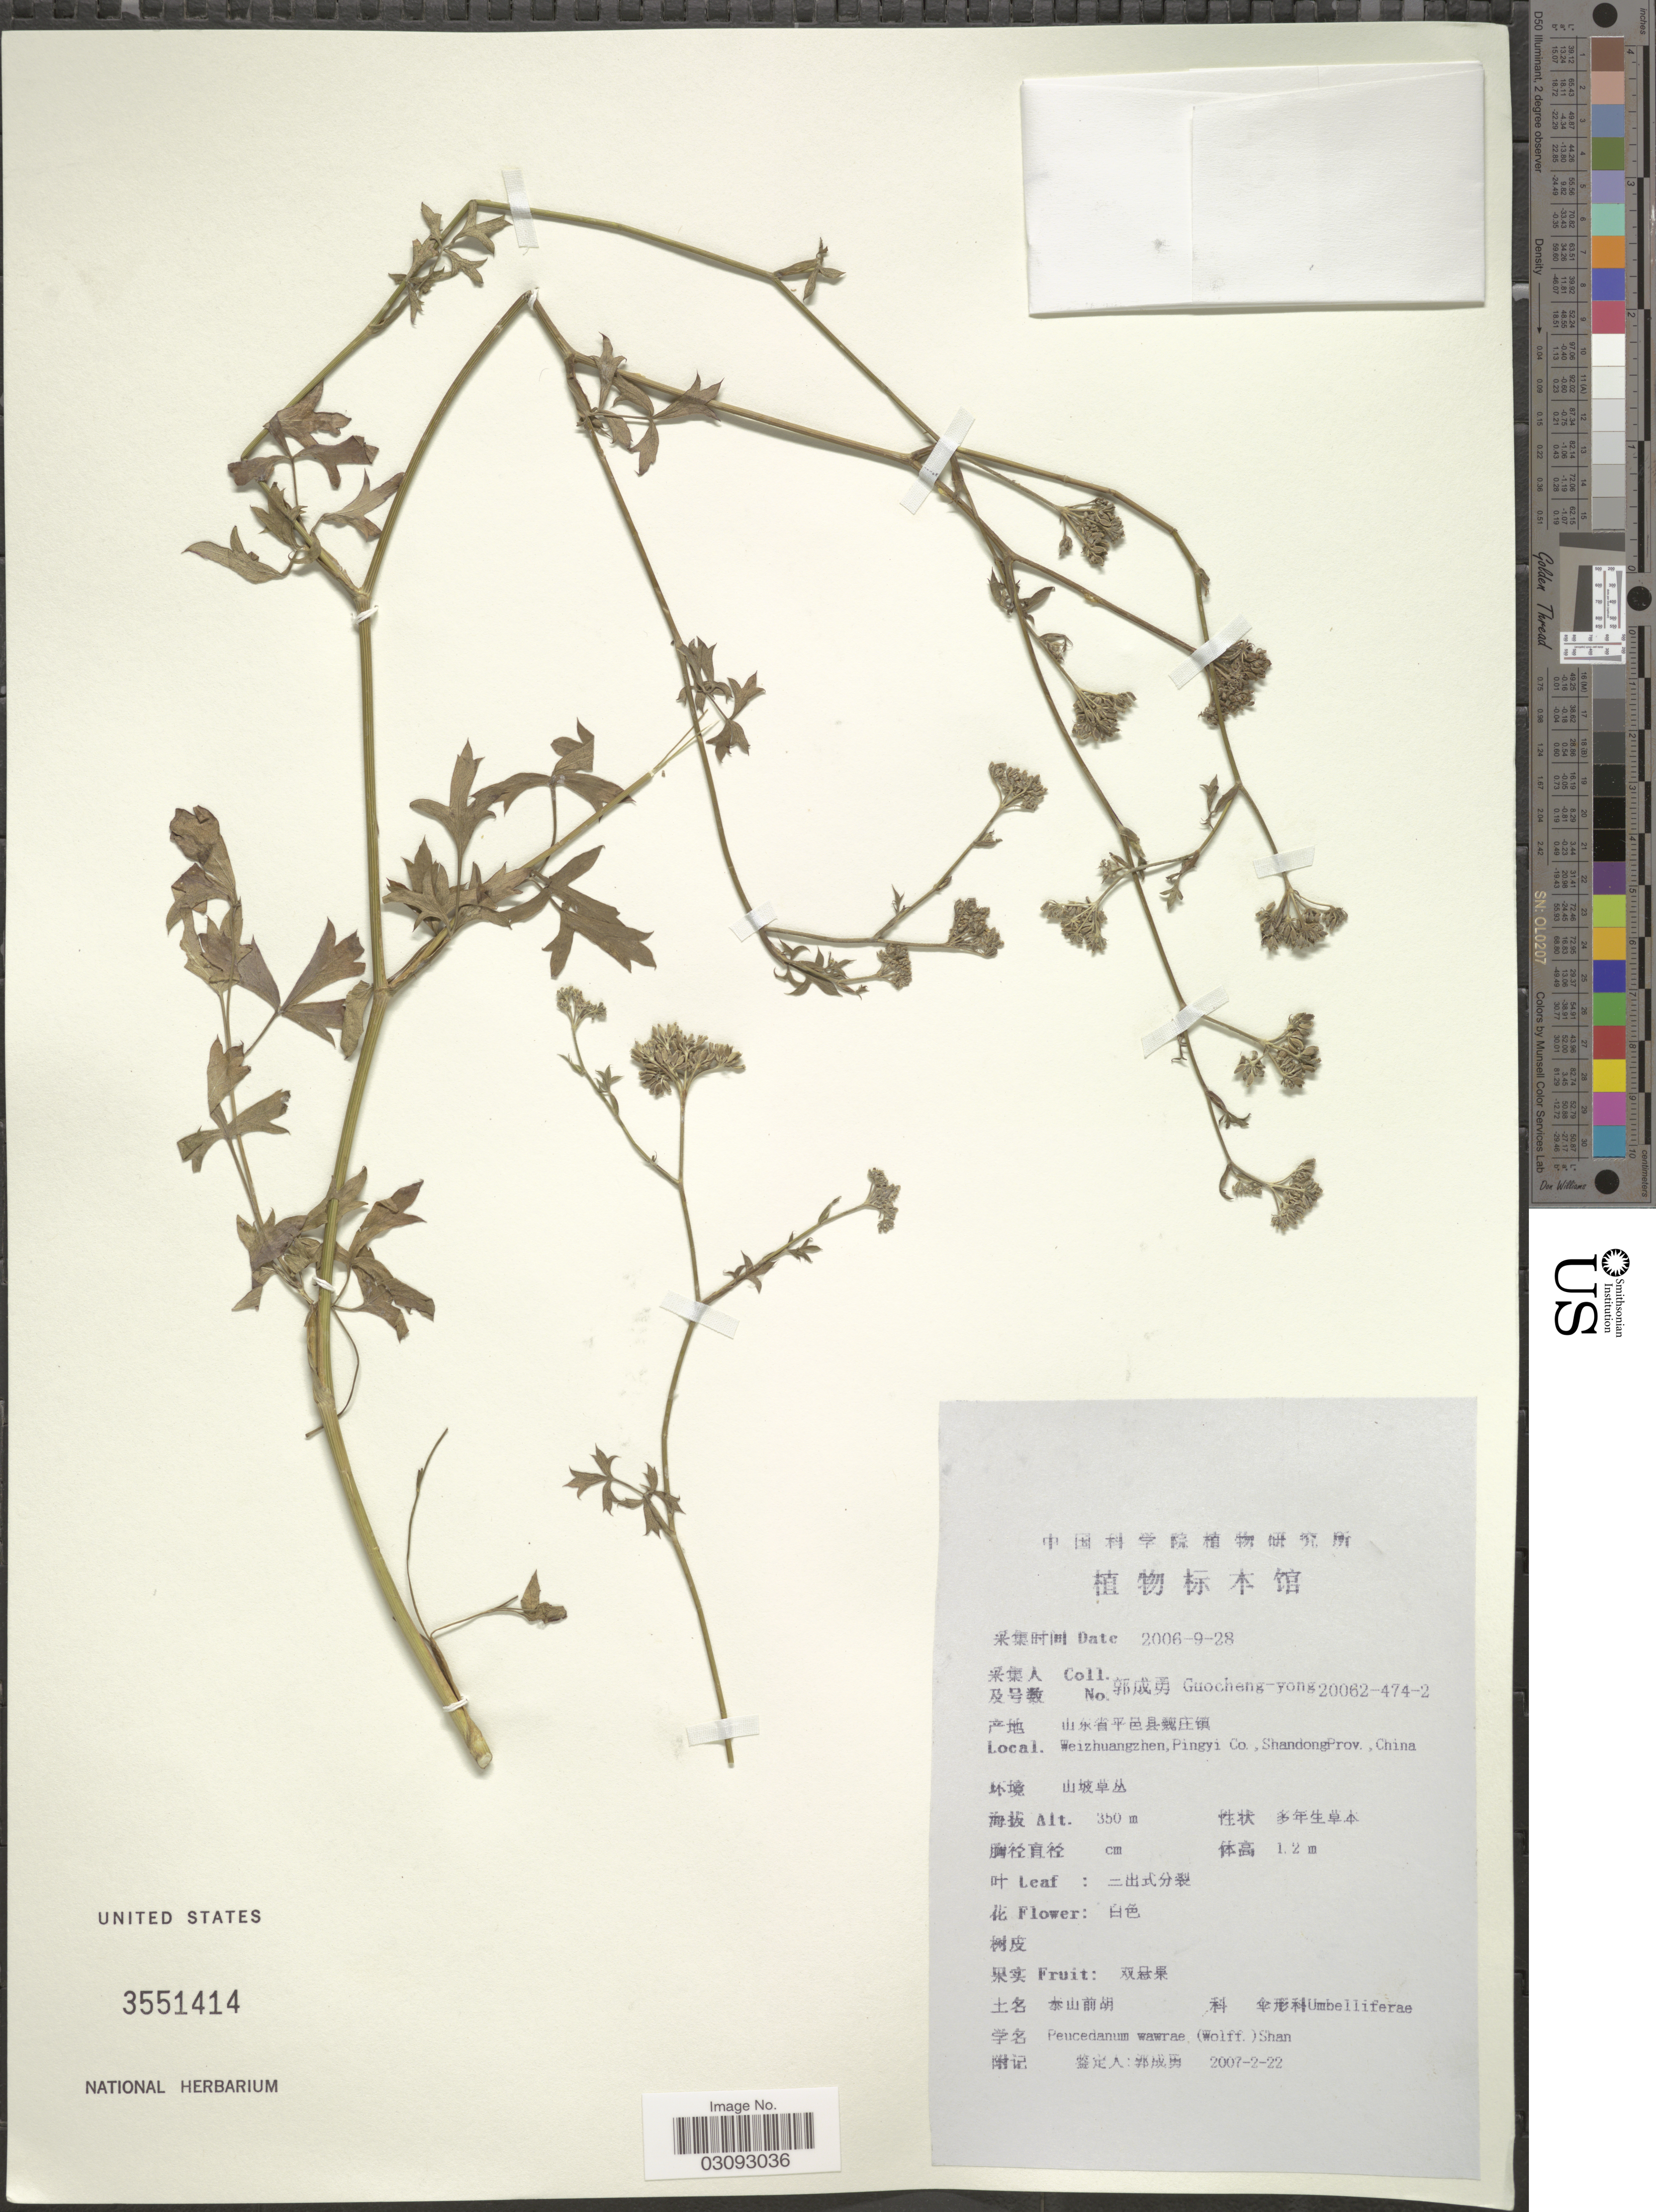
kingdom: Plantae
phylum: Tracheophyta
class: Magnoliopsida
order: Apiales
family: Apiaceae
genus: Peucedanum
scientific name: Peucedanum sp.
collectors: Guo cheng-yong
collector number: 20064-474-2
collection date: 2006-09-28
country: China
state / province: Shandong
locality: Weizhuangzhen, Pingyi Co., Shandong Prov.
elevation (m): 350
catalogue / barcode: US 3551414